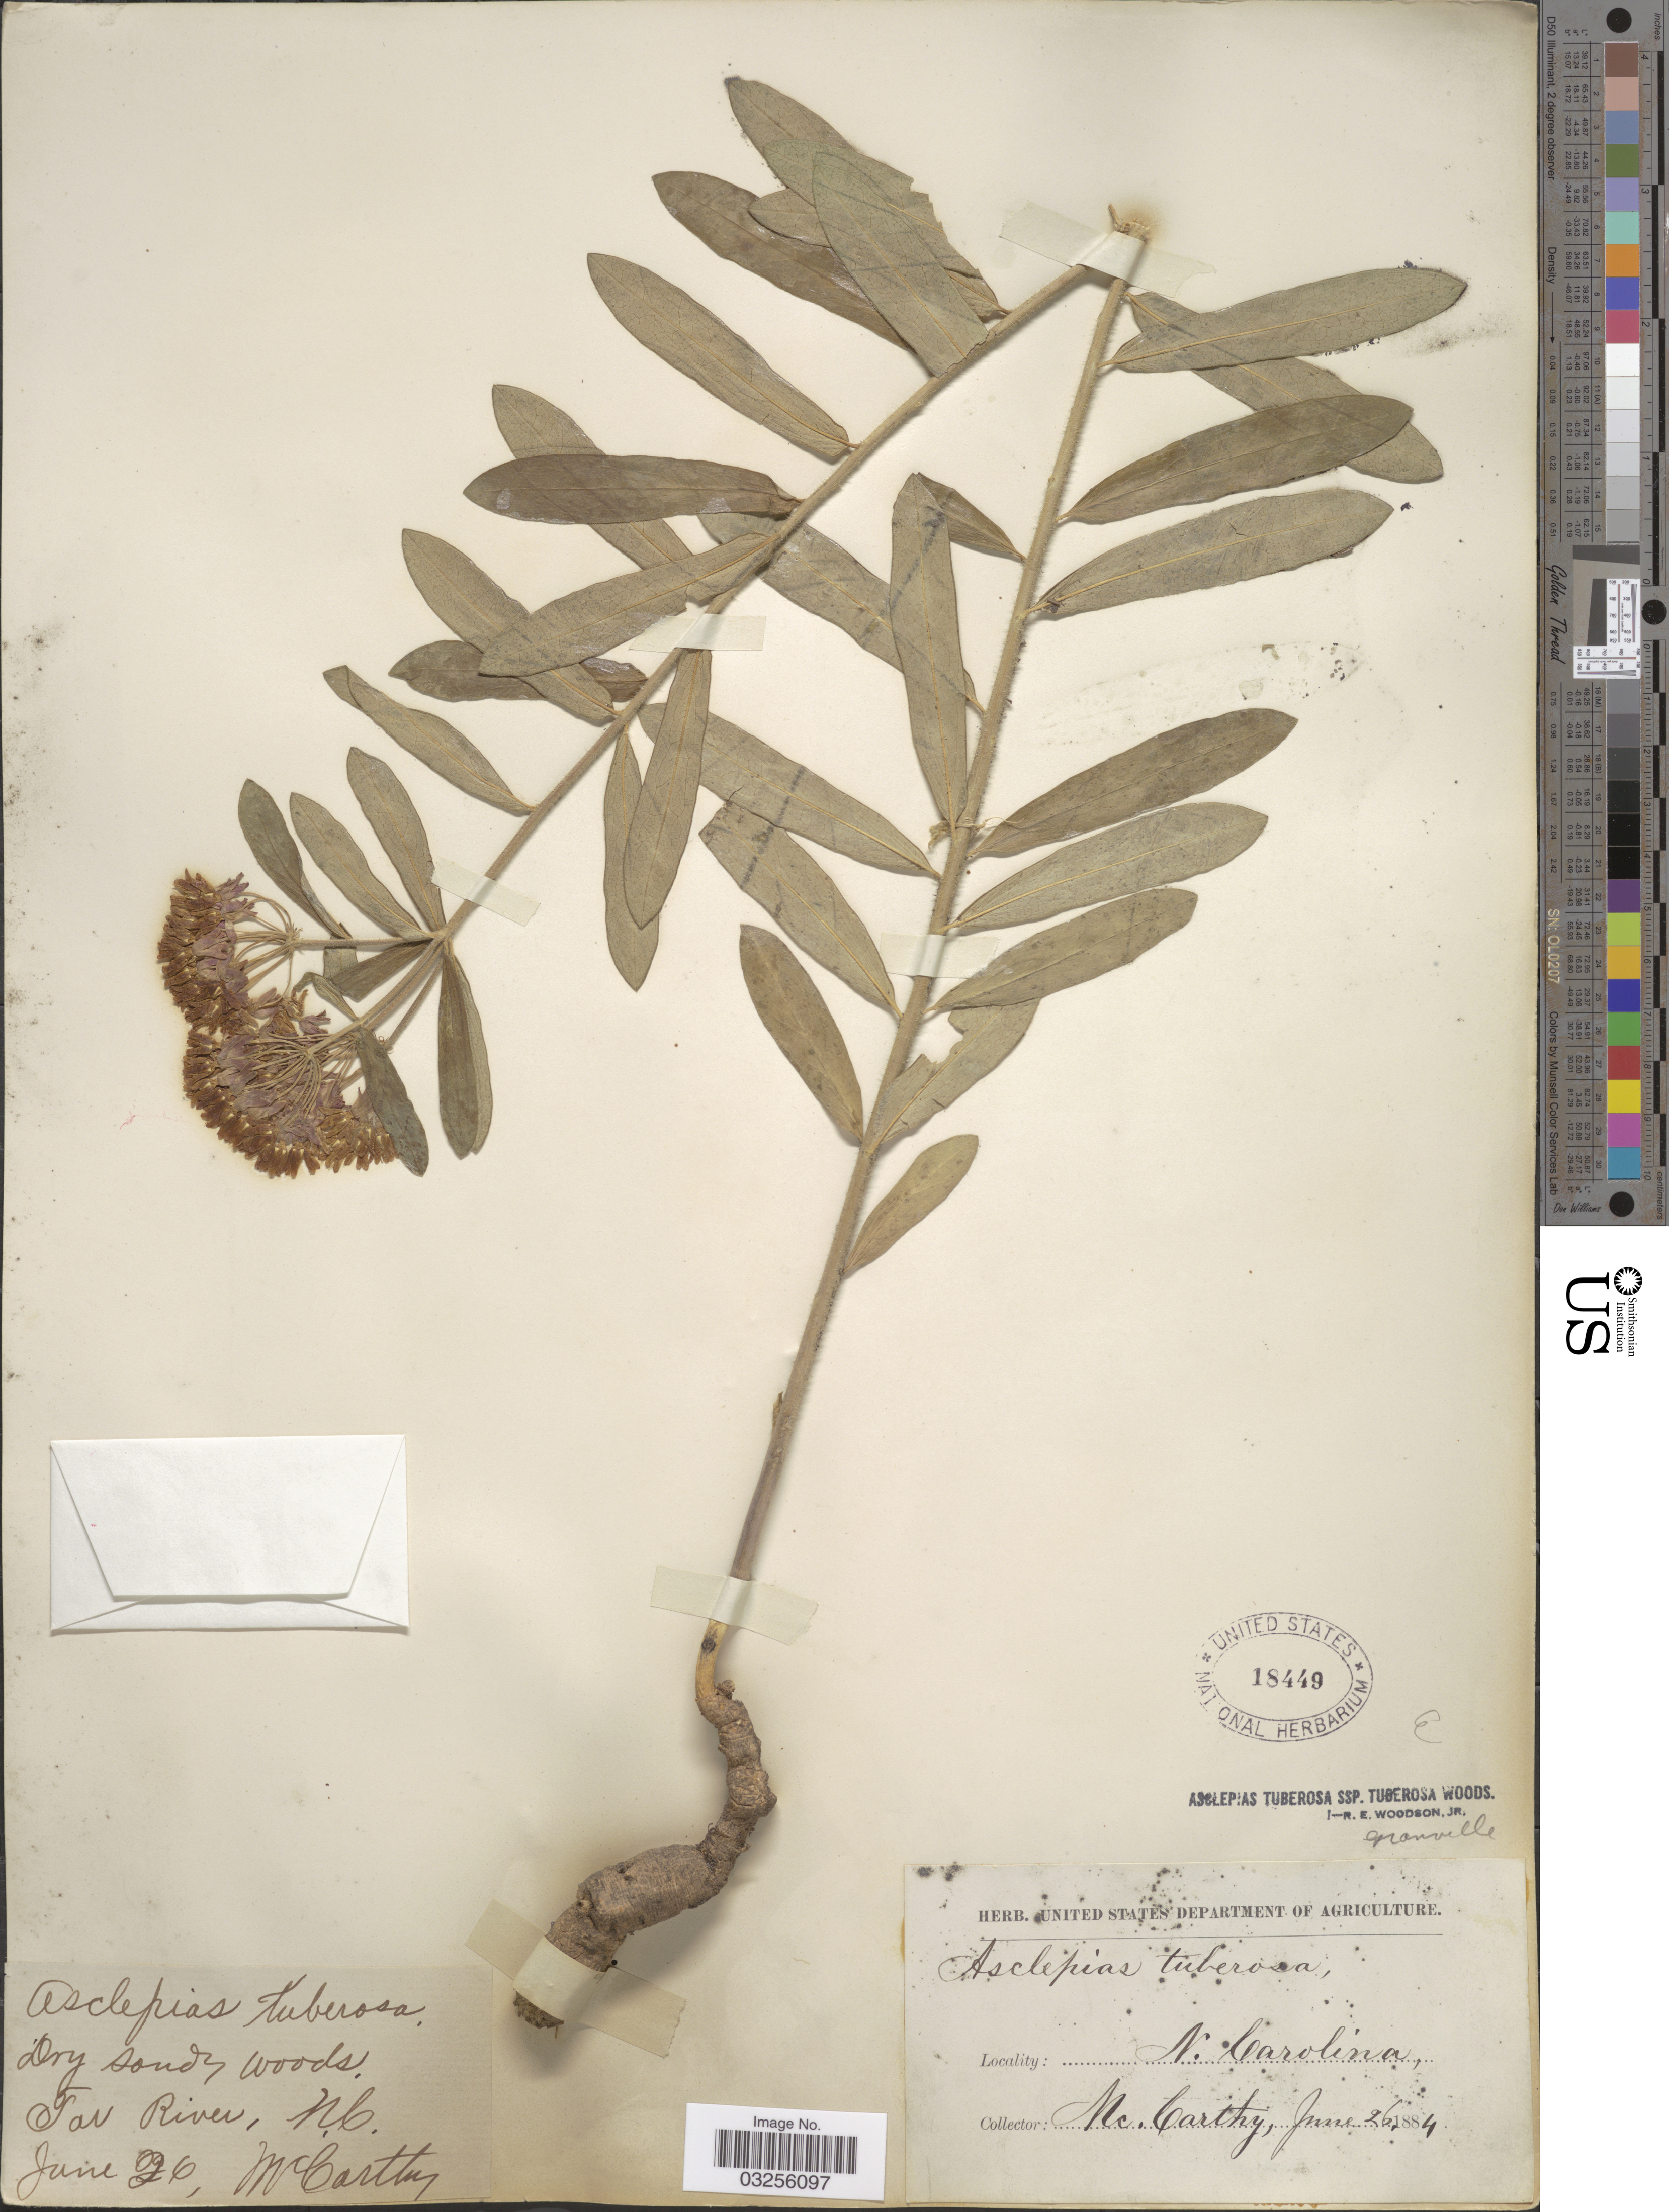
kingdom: Plantae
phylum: Tracheophyta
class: Magnoliopsida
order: Gentianales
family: Apocynaceae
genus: Asclepias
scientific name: Asclepias tuberosa subsp. tuberosa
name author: L.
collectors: -- McCarthy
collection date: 1884-06-26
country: United States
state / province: North Carolina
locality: Tar River, N. C. Granville.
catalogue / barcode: US 18449